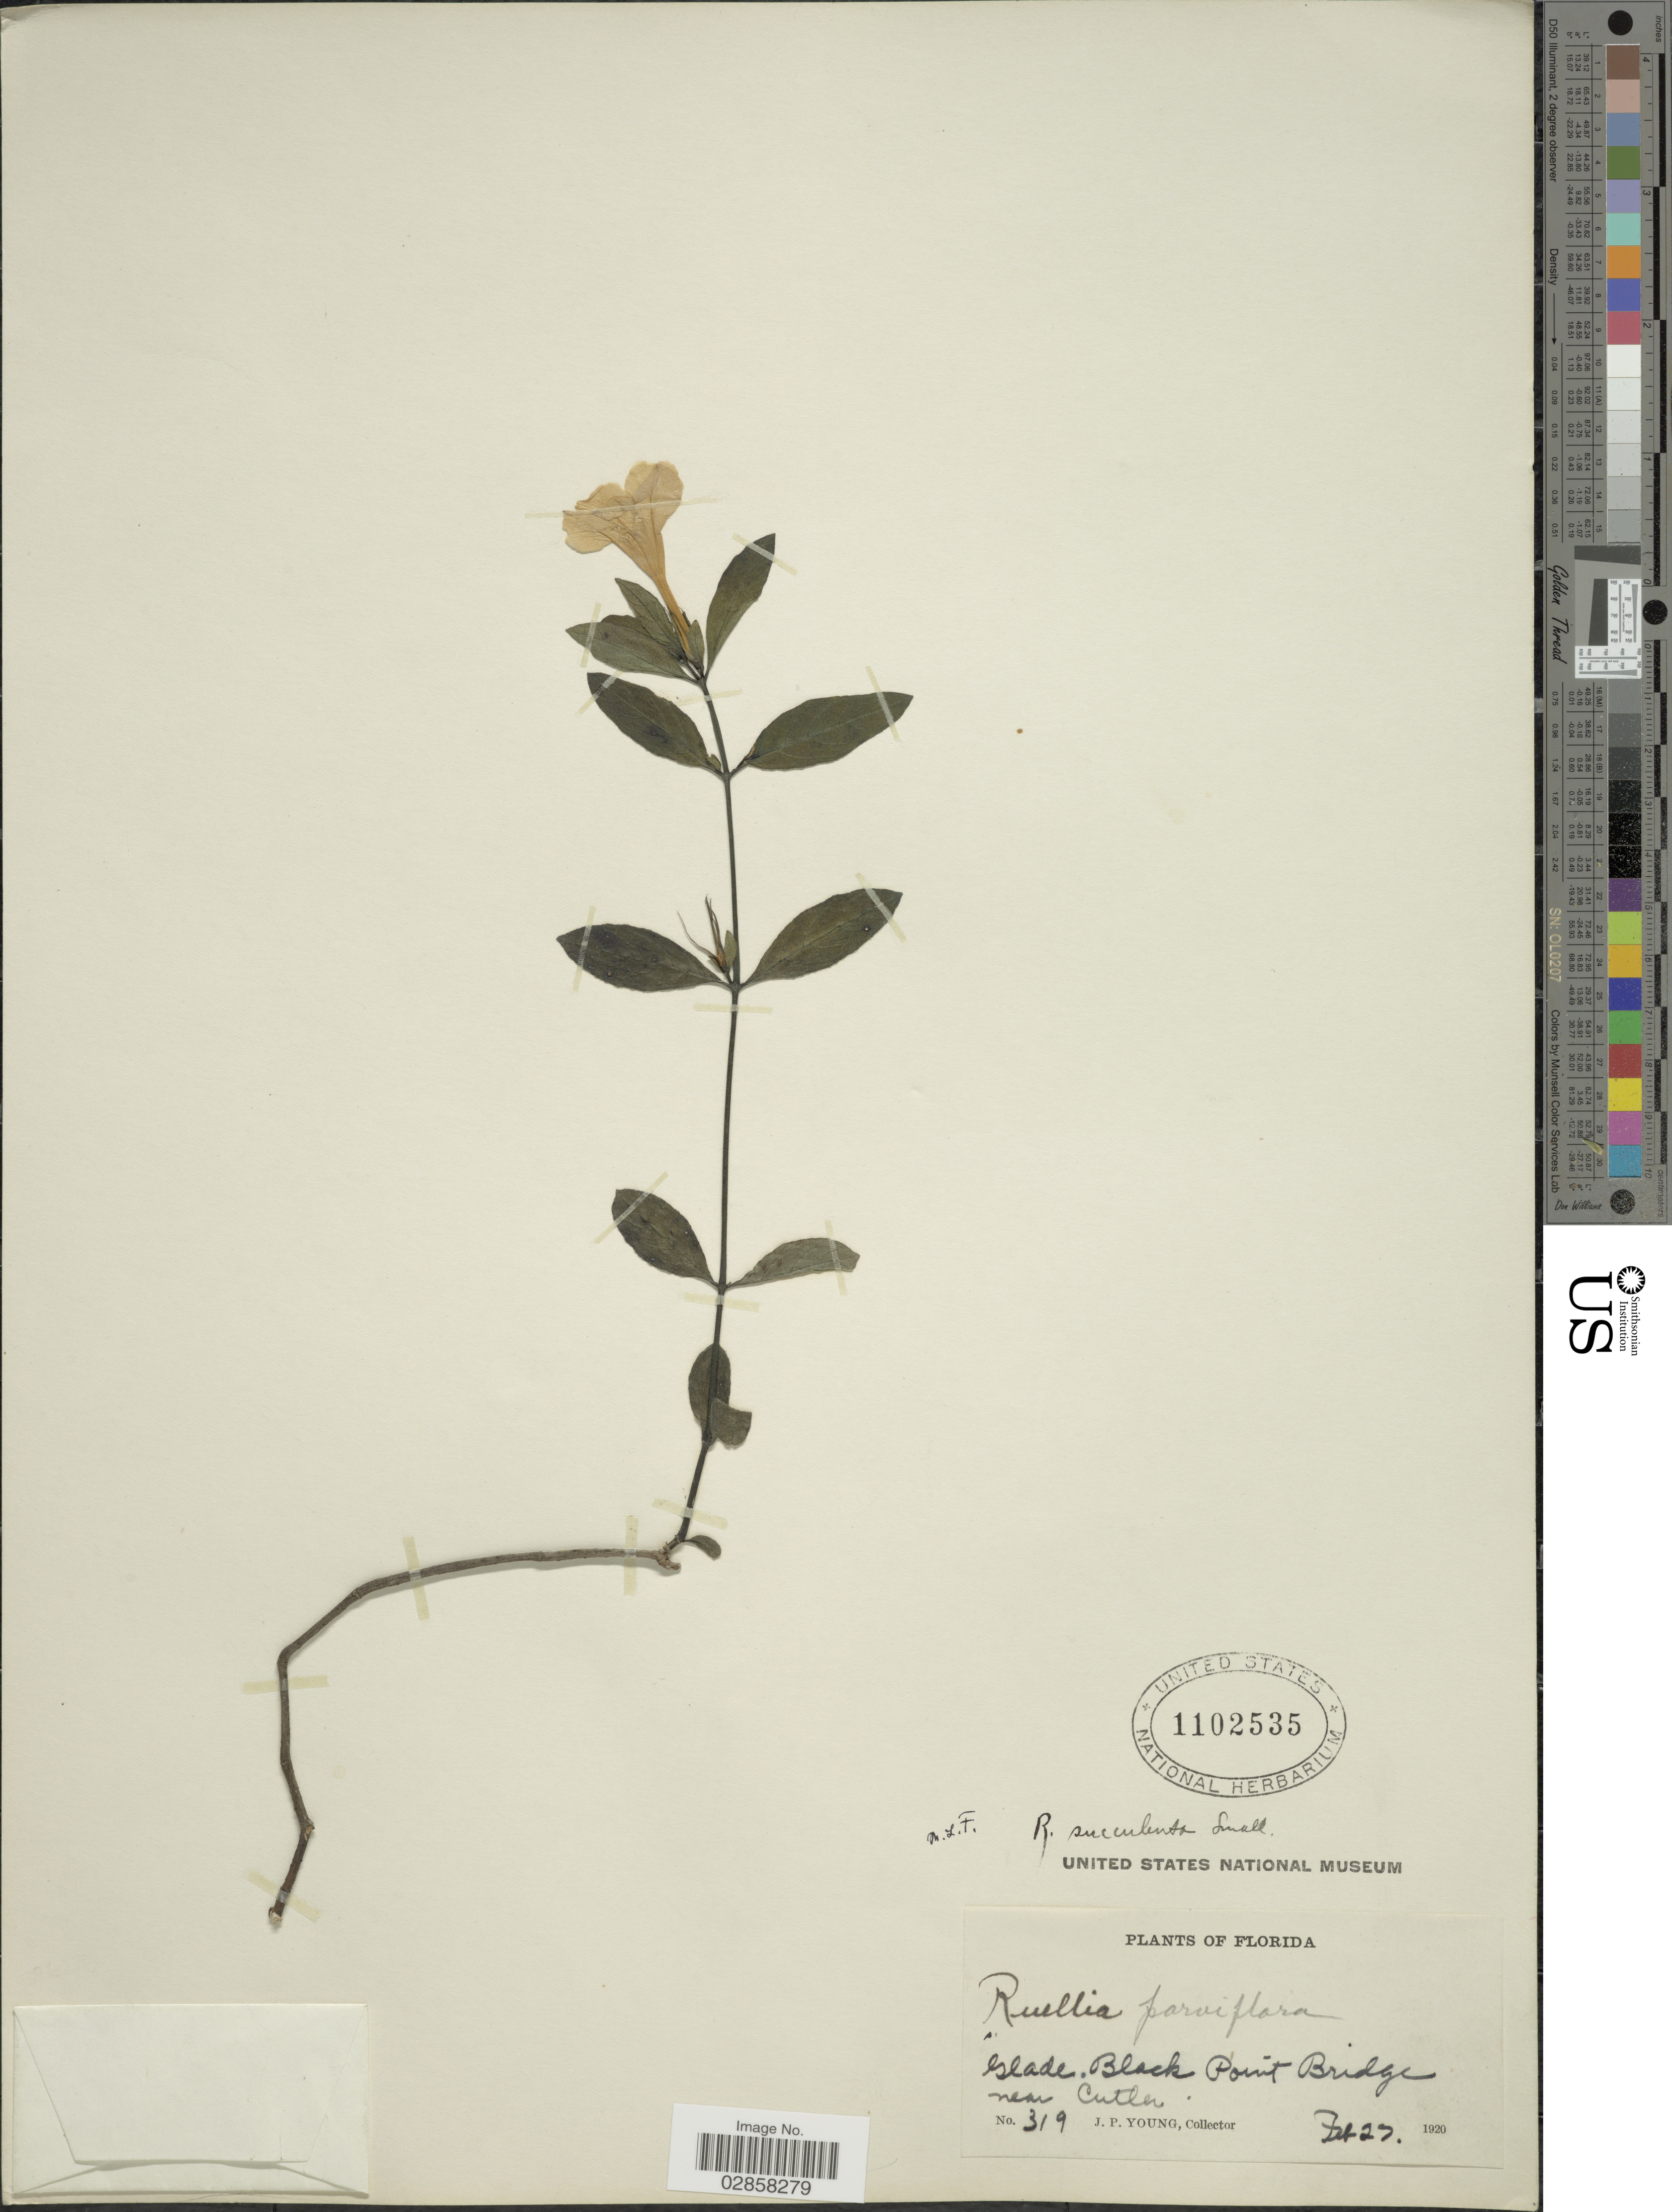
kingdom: Plantae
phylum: Tracheophyta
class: Magnoliopsida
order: Lamiales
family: Acanthaceae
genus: Ruellia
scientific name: Ruellia succulenta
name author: Small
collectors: J. P. Young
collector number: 319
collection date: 1920-02-27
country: United States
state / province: Florida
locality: Glade. Black Point Bridge near Cutler.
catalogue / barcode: US 1102535